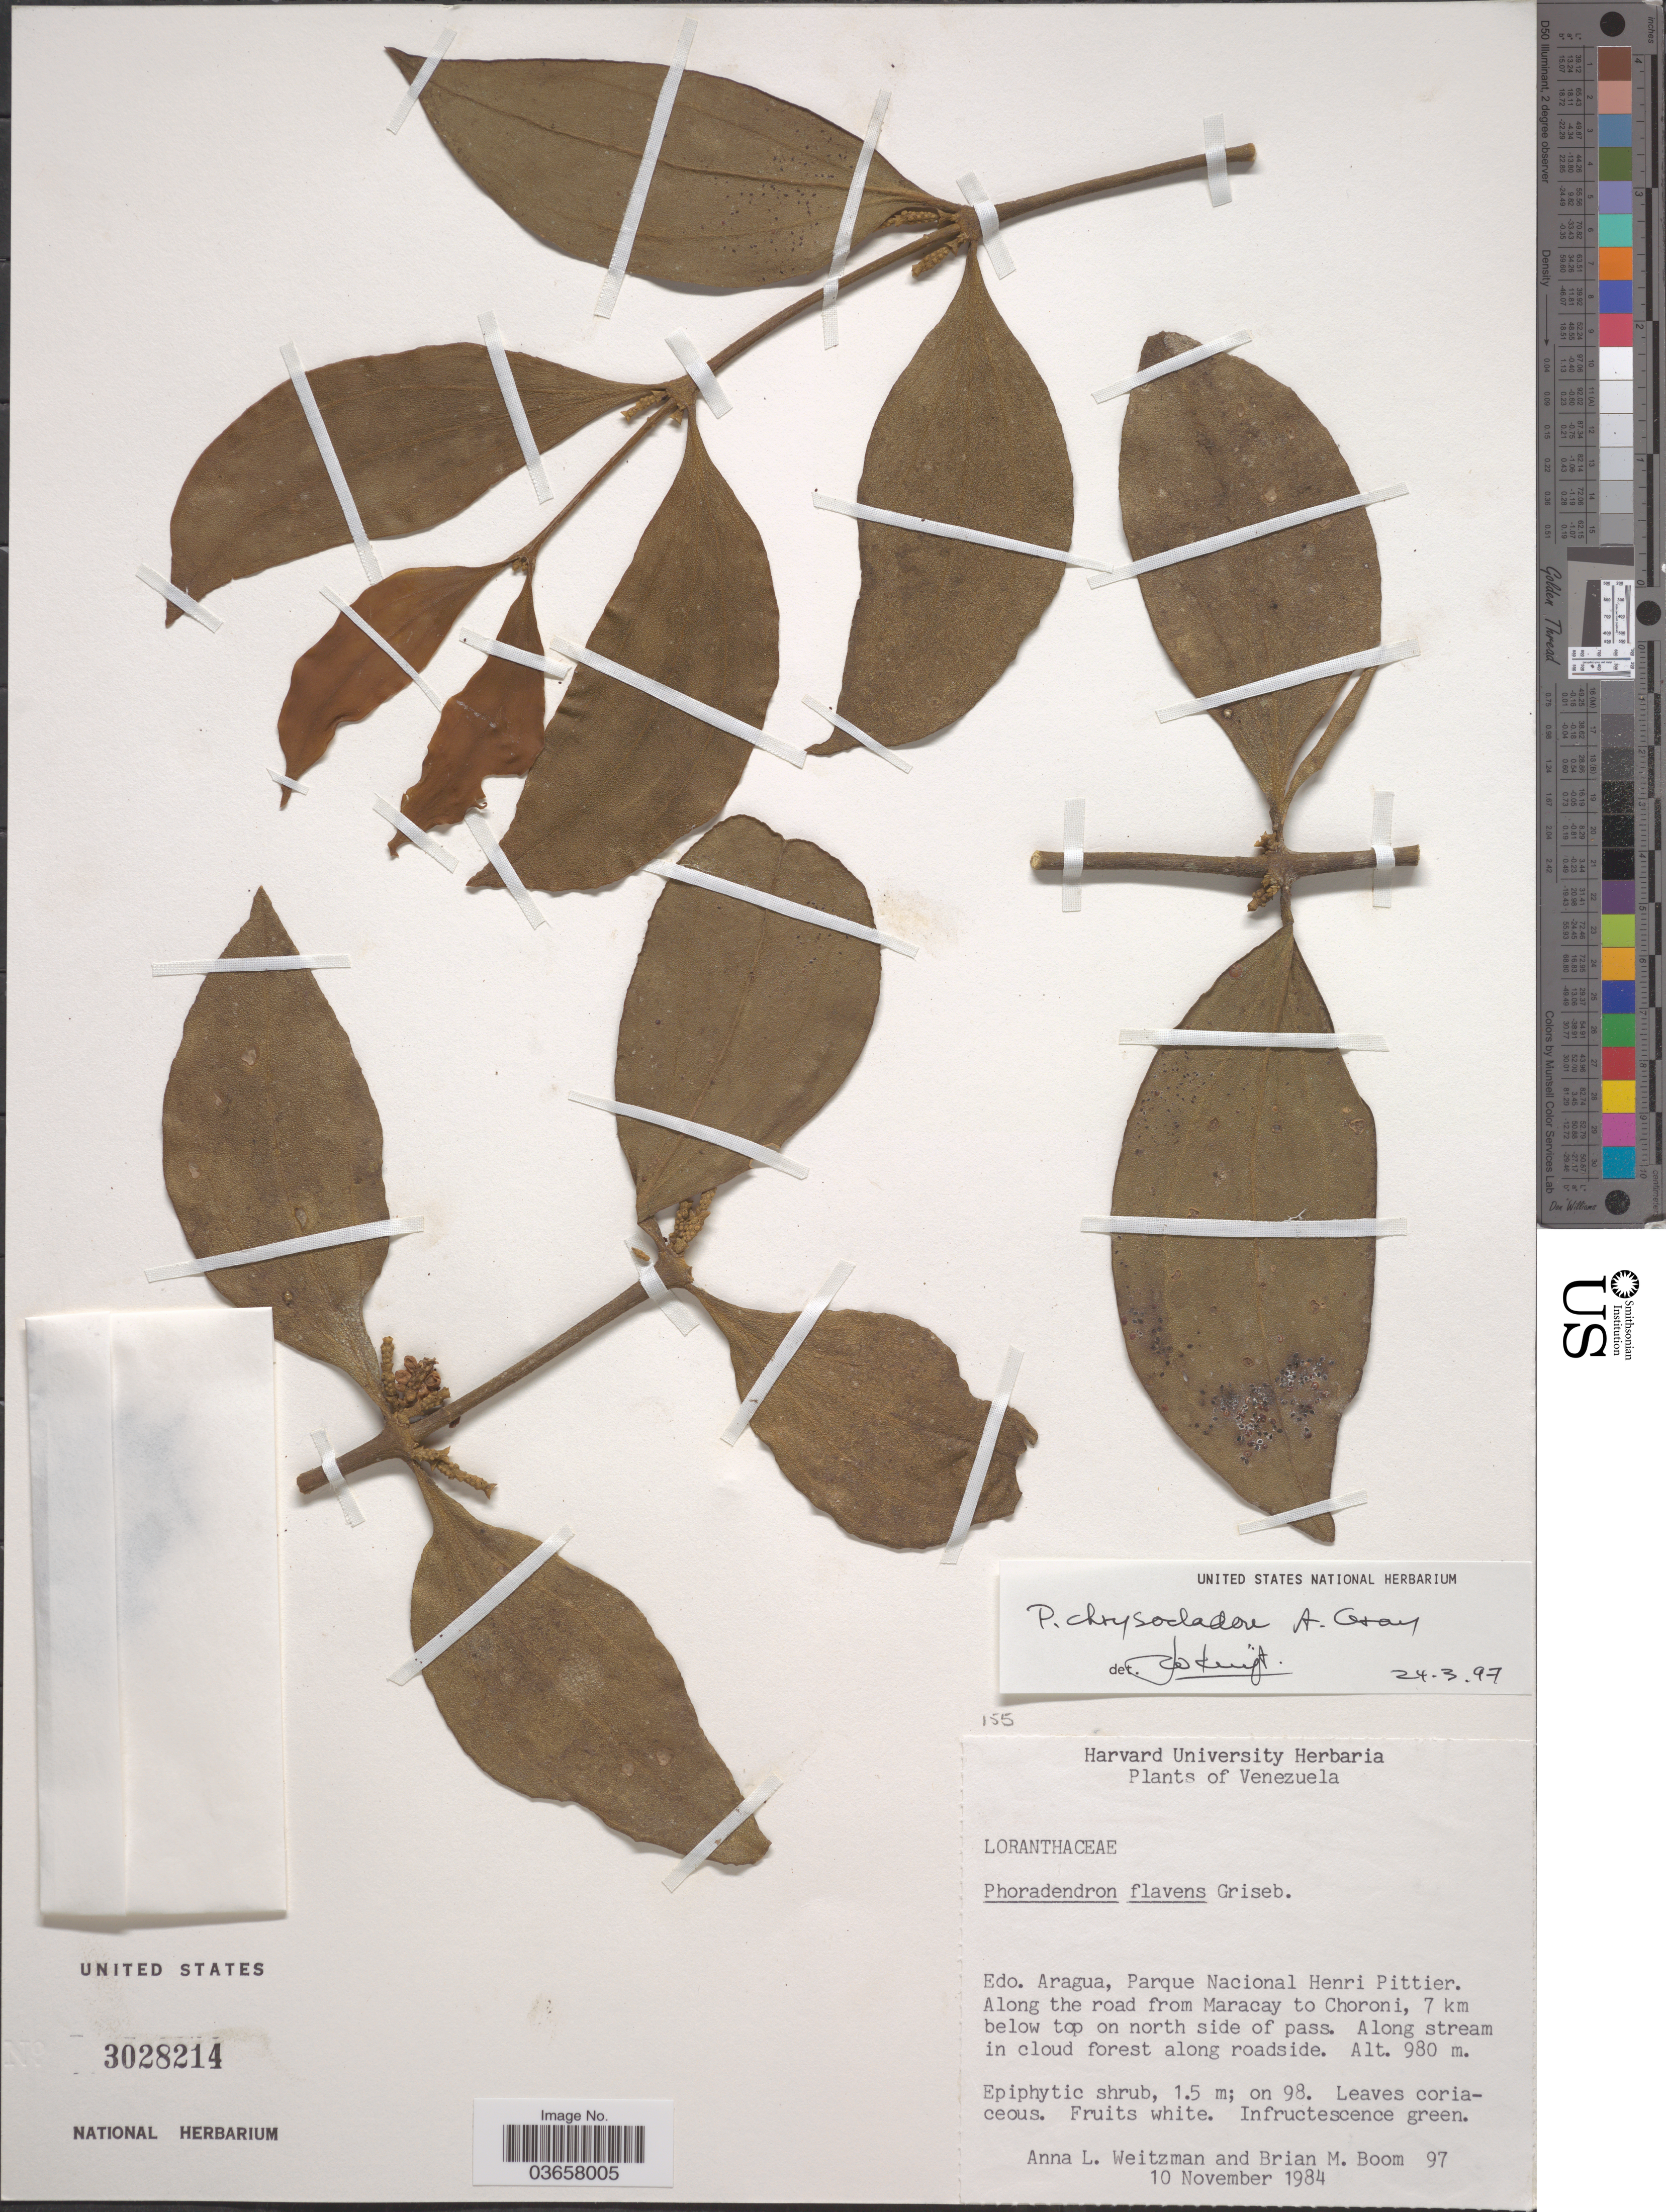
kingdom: Plantae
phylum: Tracheophyta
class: Magnoliopsida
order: Santalales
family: Viscaceae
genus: Phoradendron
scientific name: Phoradendron chrysocladon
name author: A. Gray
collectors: A. L. Weitzman & B. M. Boom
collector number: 97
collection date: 1984-11-10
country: Venezuela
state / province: Aragua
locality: Parque Nacional Henri Pittier. Along the road from Maracay to Choroni, 7 km below top on north side of pass.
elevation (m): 980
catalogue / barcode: US 3028214